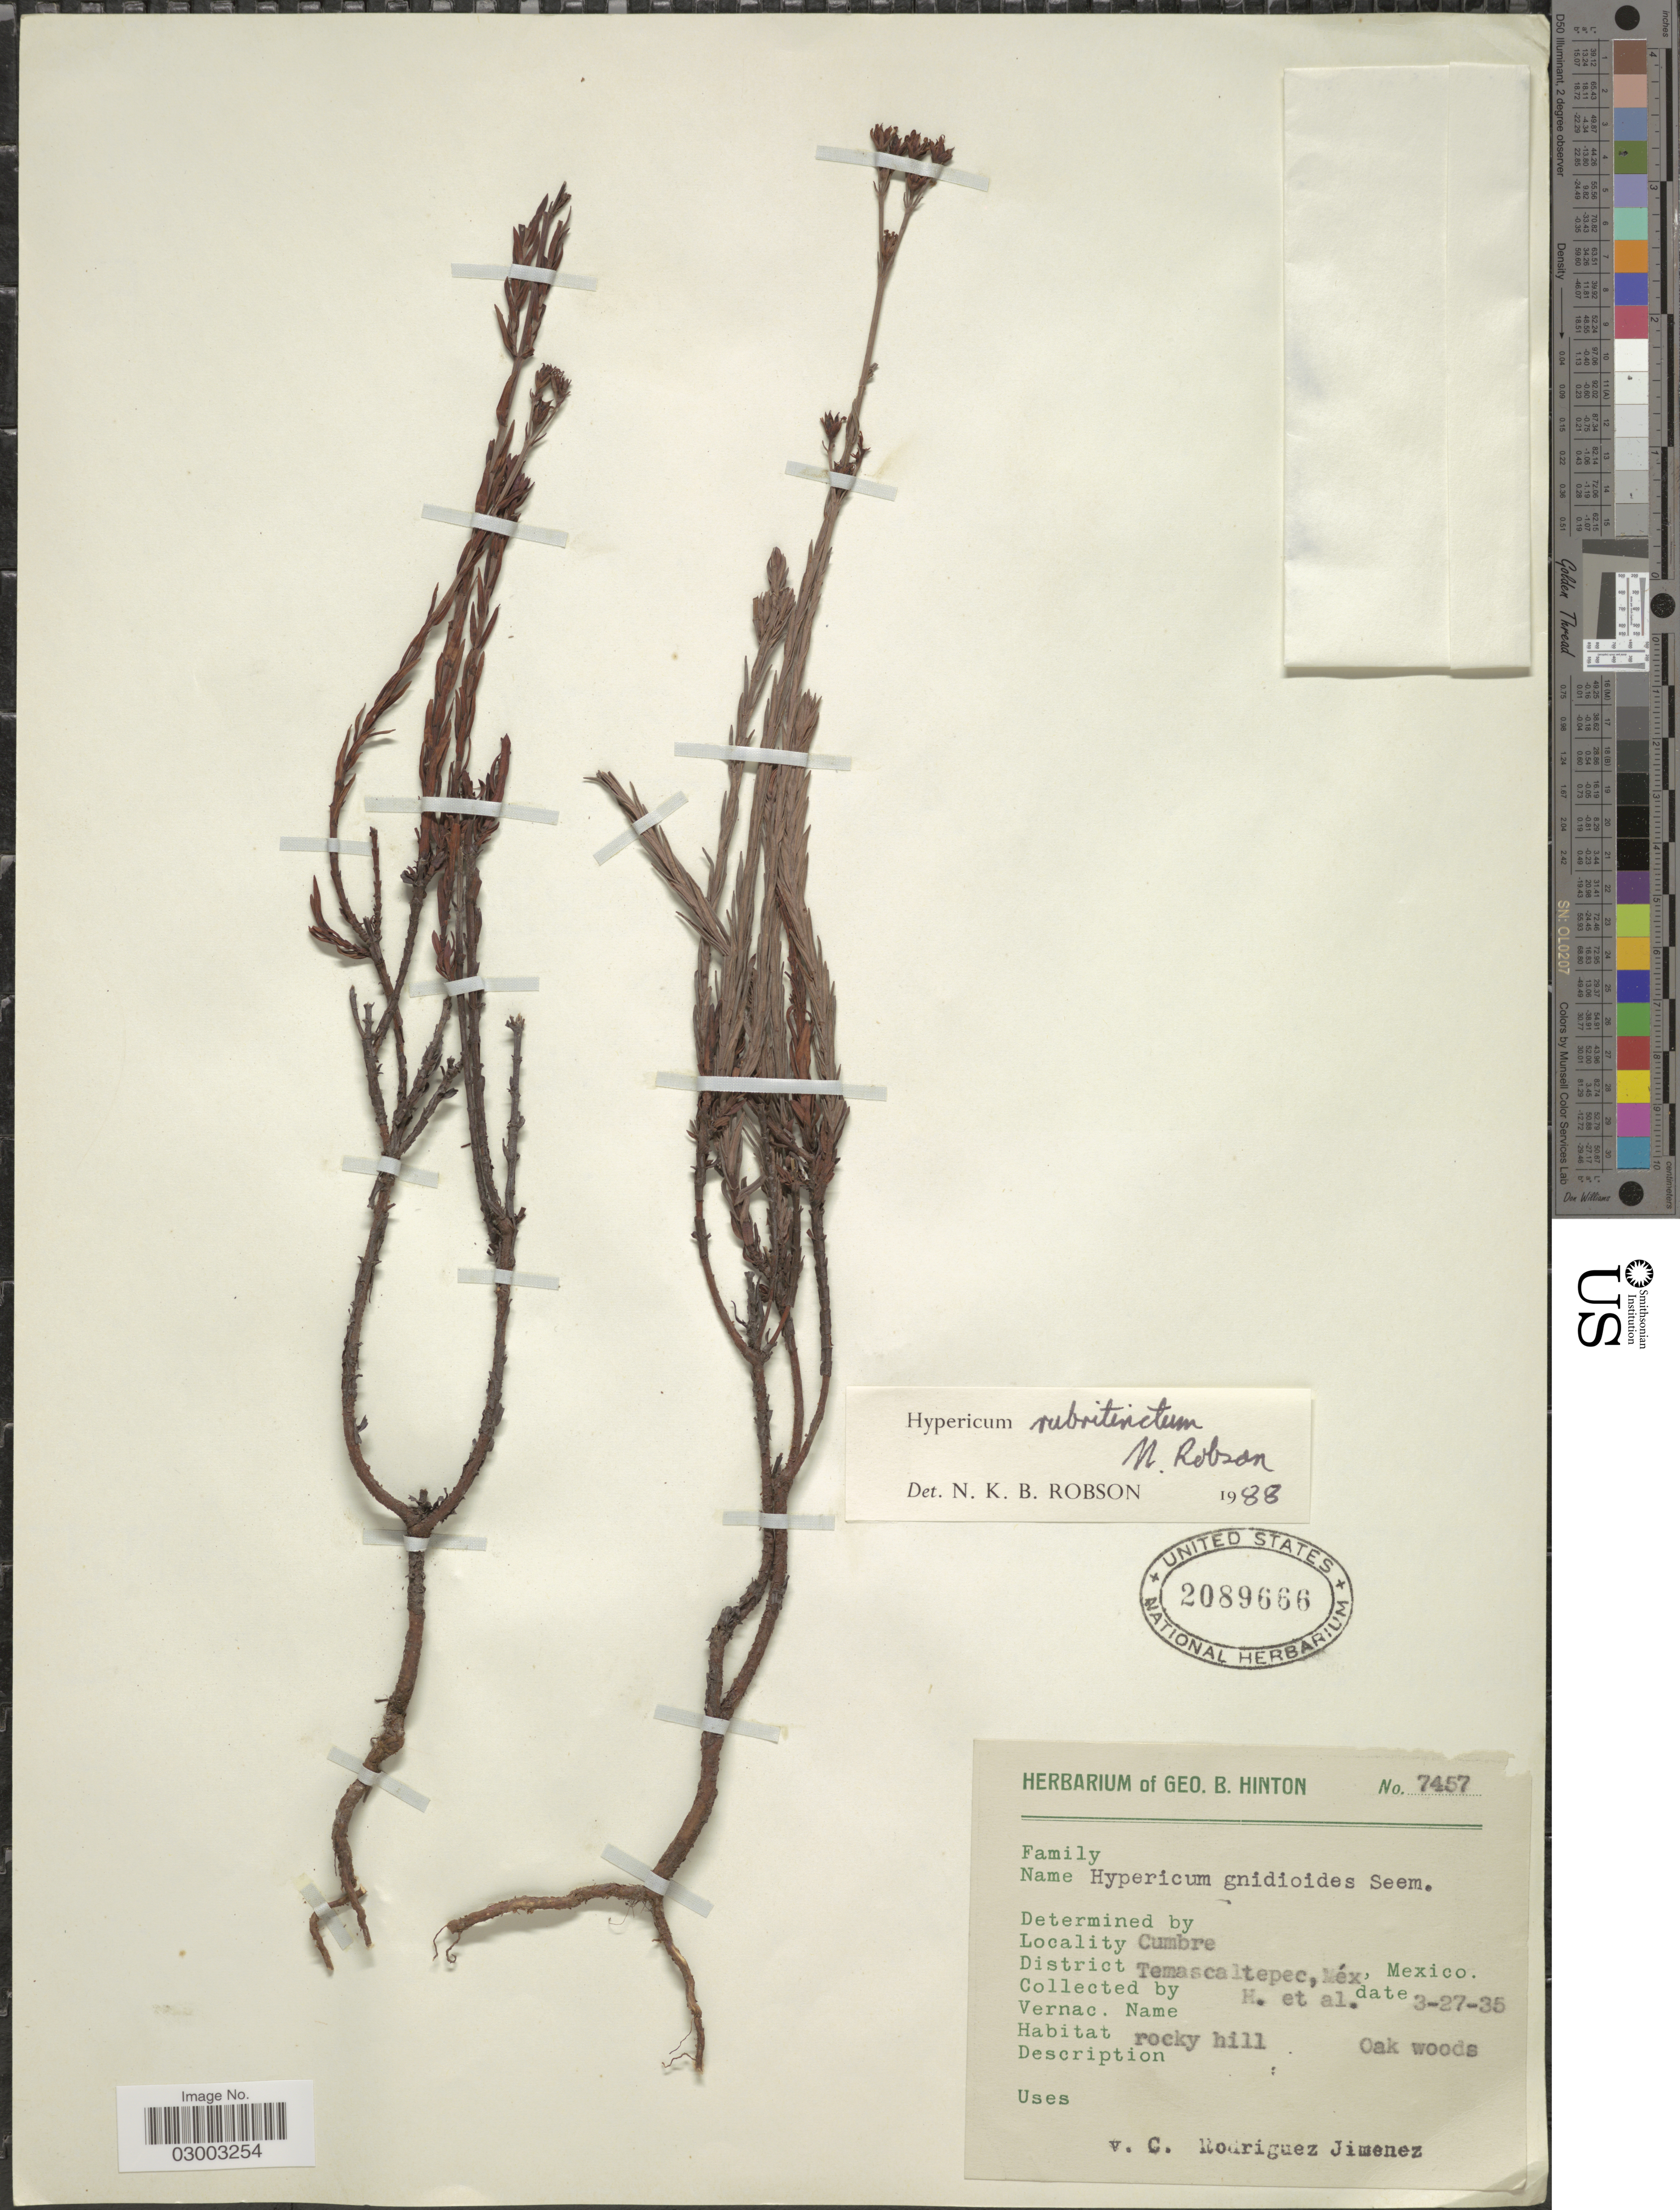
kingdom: Plantae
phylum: Tracheophyta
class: Magnoliopsida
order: Malpighiales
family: Hypericaceae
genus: Hypericum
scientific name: Hypericum rubritinctum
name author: N. Robson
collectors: G. B. Hinton & et al.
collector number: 7457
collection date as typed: Transcribed d/m/y: 27/3/35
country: Mexico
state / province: México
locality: Cumbre. District Temascaltepec, Méx.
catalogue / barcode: US 2089666